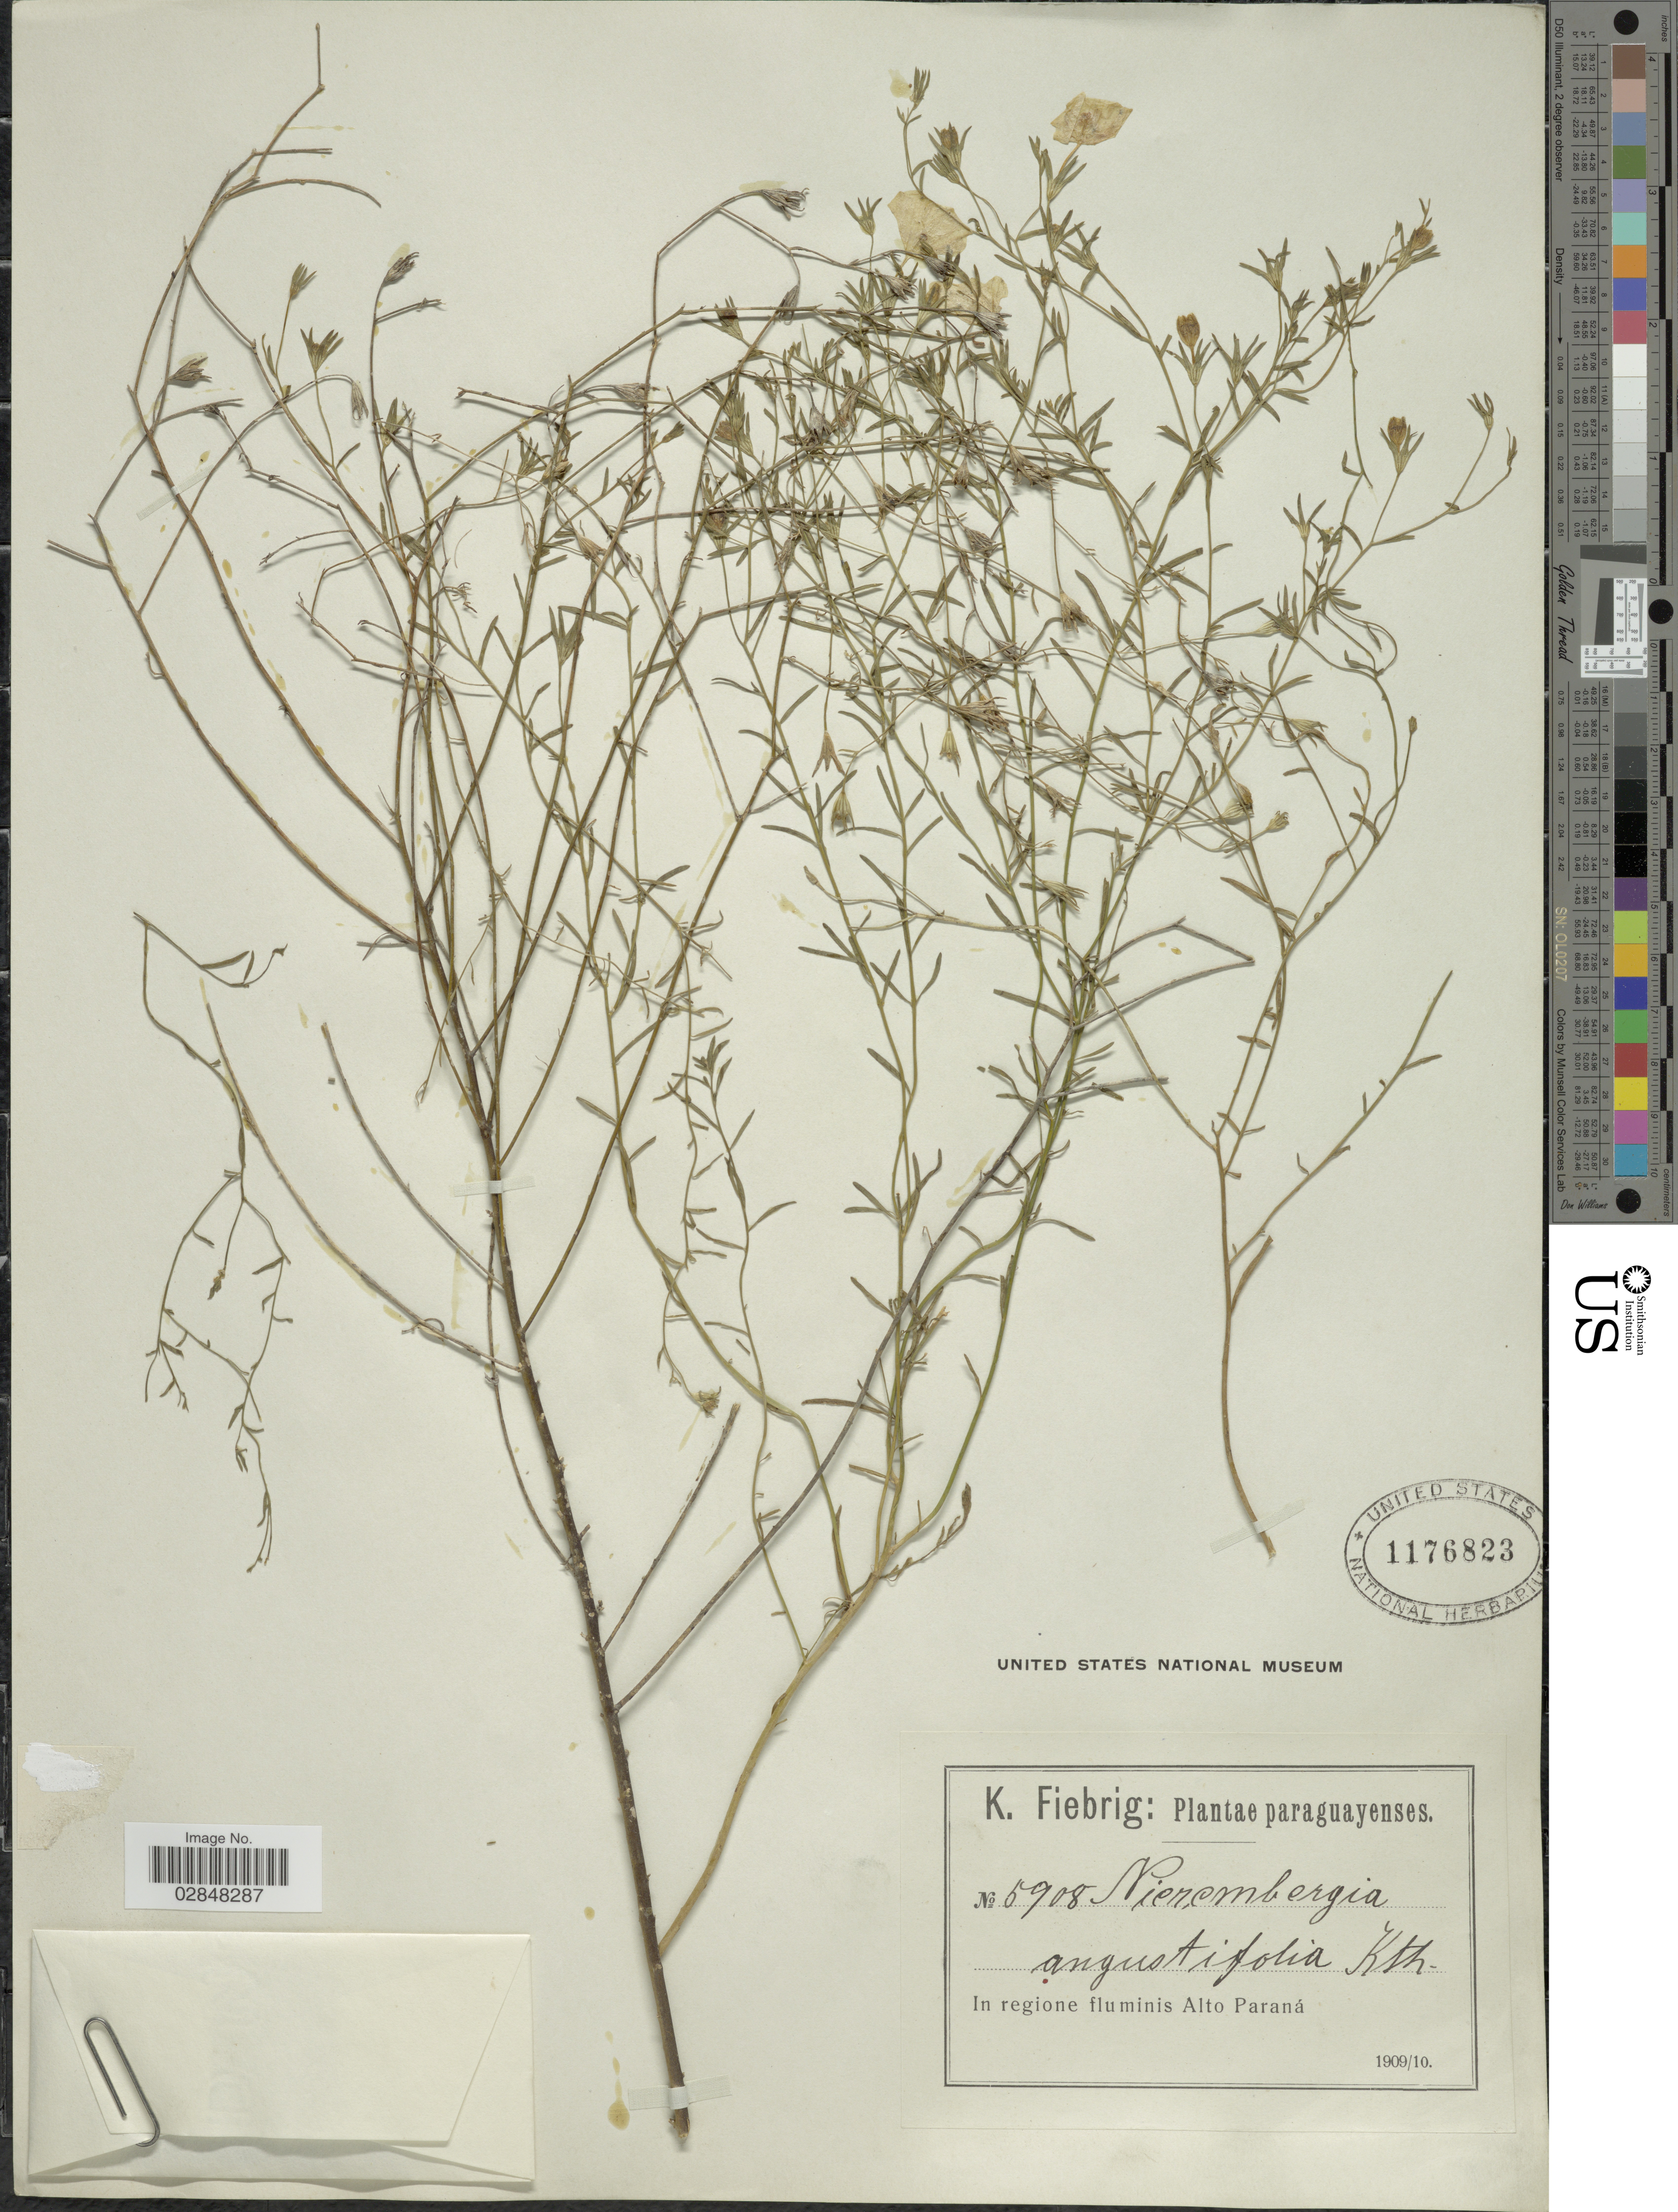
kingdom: Plantae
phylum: Tracheophyta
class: Magnoliopsida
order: Solanales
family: Solanaceae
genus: Nierembergia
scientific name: Nierembergia angustifolia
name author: Kunth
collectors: K. Fiebrig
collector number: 6908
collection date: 1909/1910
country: Paraguay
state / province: Alto Parana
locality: In regione fluminis Alto Paraná.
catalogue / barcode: US 1176823